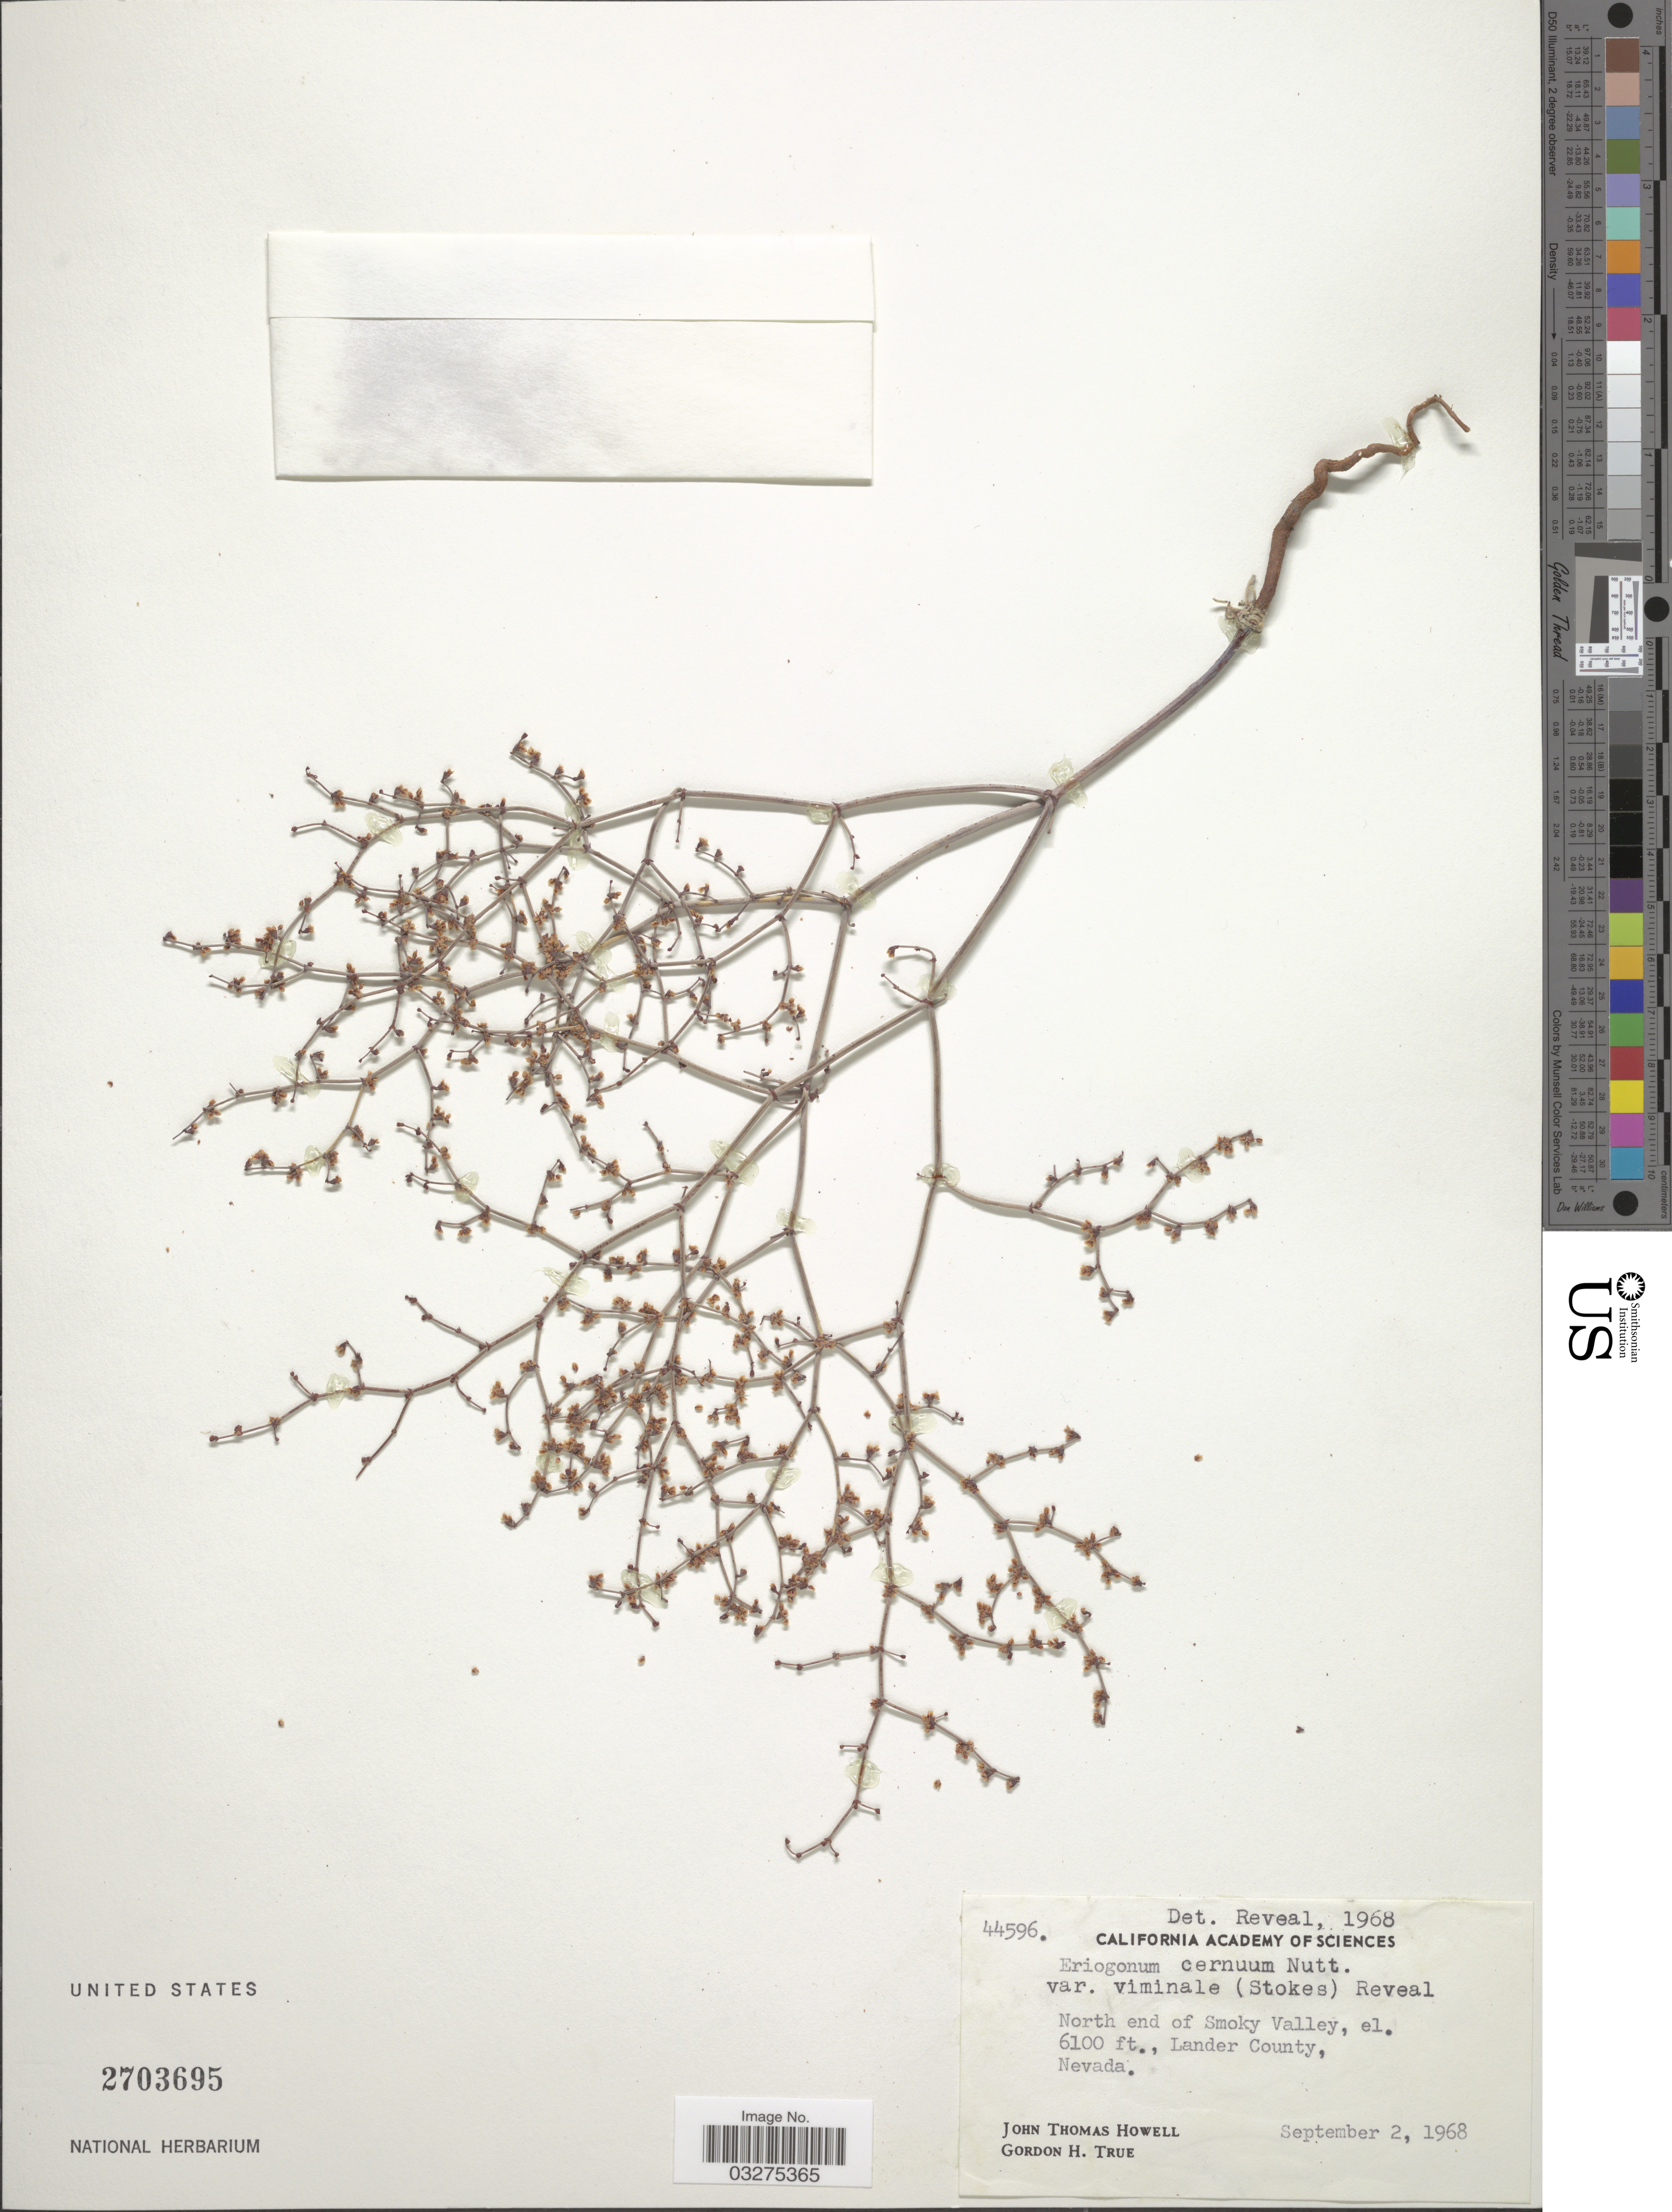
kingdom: Plantae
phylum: Tracheophyta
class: Magnoliopsida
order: Caryophyllales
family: Polygonaceae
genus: Eriogonum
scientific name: Eriogonum cernuum var. viminale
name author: (S. Stokes) Reveal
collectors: J. T. Howell & G. H. True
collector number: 44596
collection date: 1968-09-02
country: United States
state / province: Nevada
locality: North end of Smoky Valley, Lander County.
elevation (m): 1859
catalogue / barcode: US 2703695